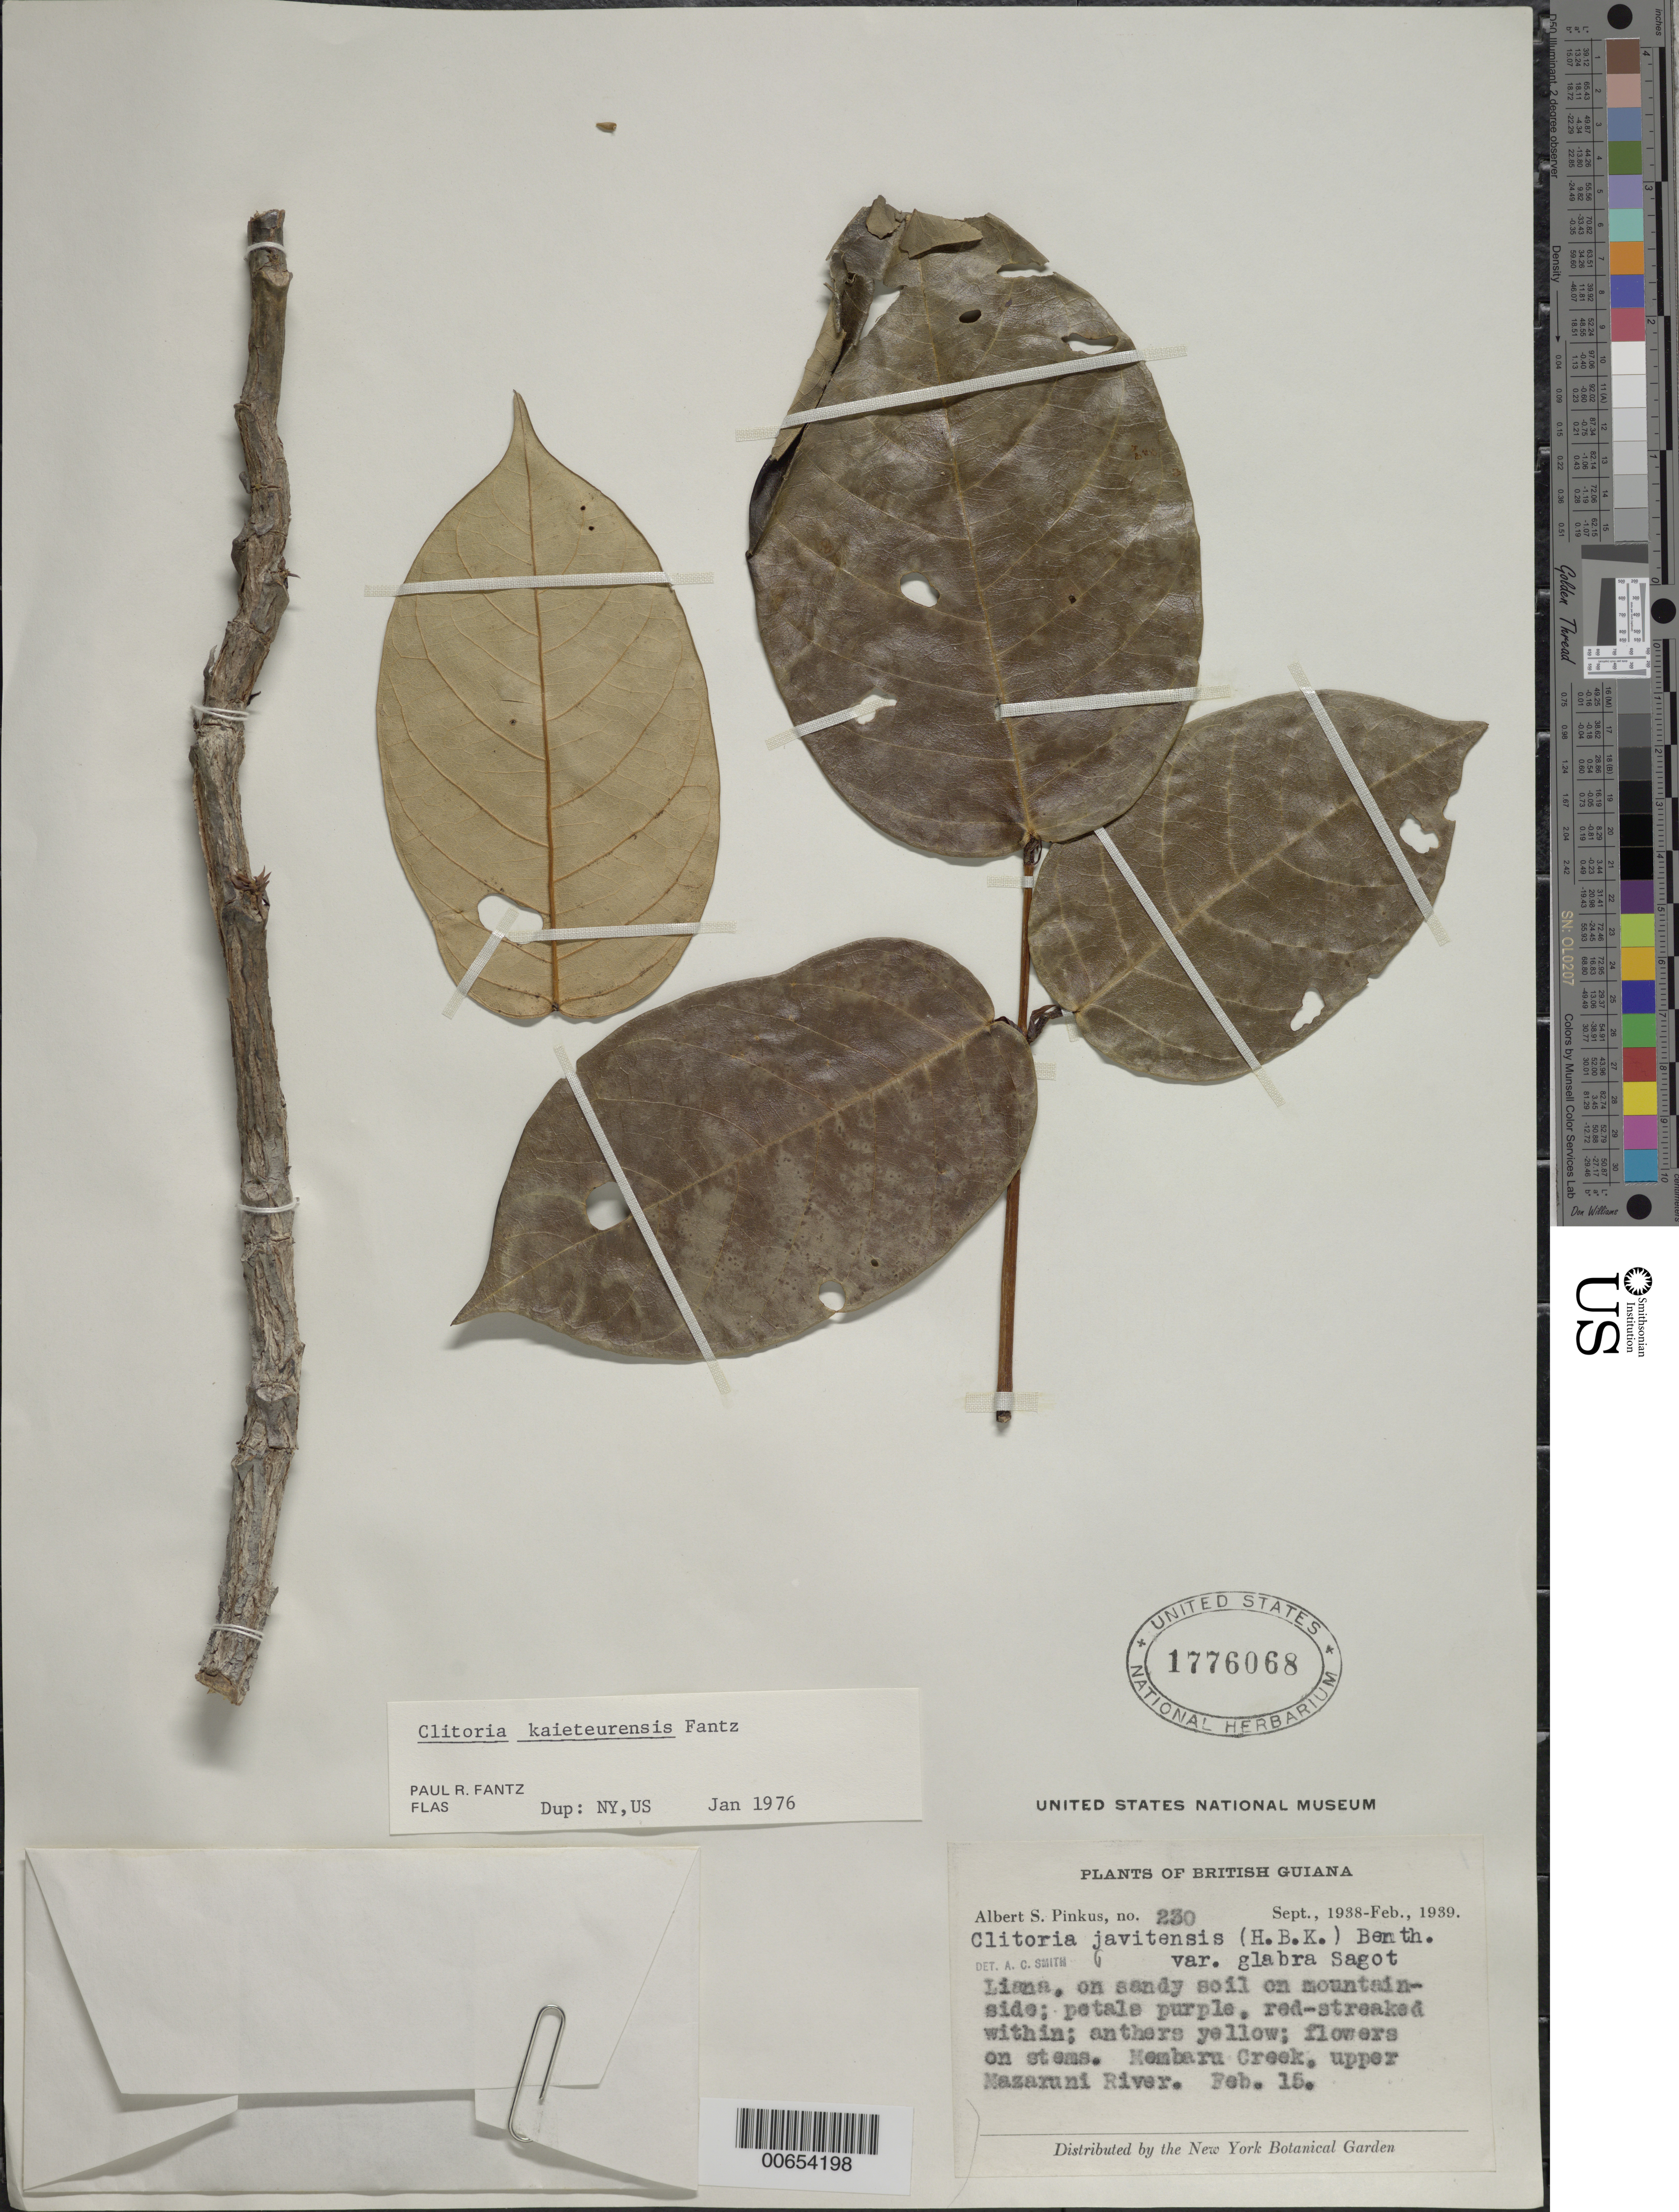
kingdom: Plantae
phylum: Tracheophyta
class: Magnoliopsida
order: Fabales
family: Fabaceae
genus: Clitoria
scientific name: Clitoria kaieteurensis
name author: Fantz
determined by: Fantz, P. R., (FLAS), University of Florida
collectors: A. Pinkus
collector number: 230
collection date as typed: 15-Feb-39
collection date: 1939-02-15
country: Guyana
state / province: Cuyuni-Mazaruni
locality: Membaru Creek, upper Mazaruni R.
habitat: Sandy soil on mountainside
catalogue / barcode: US 1776068